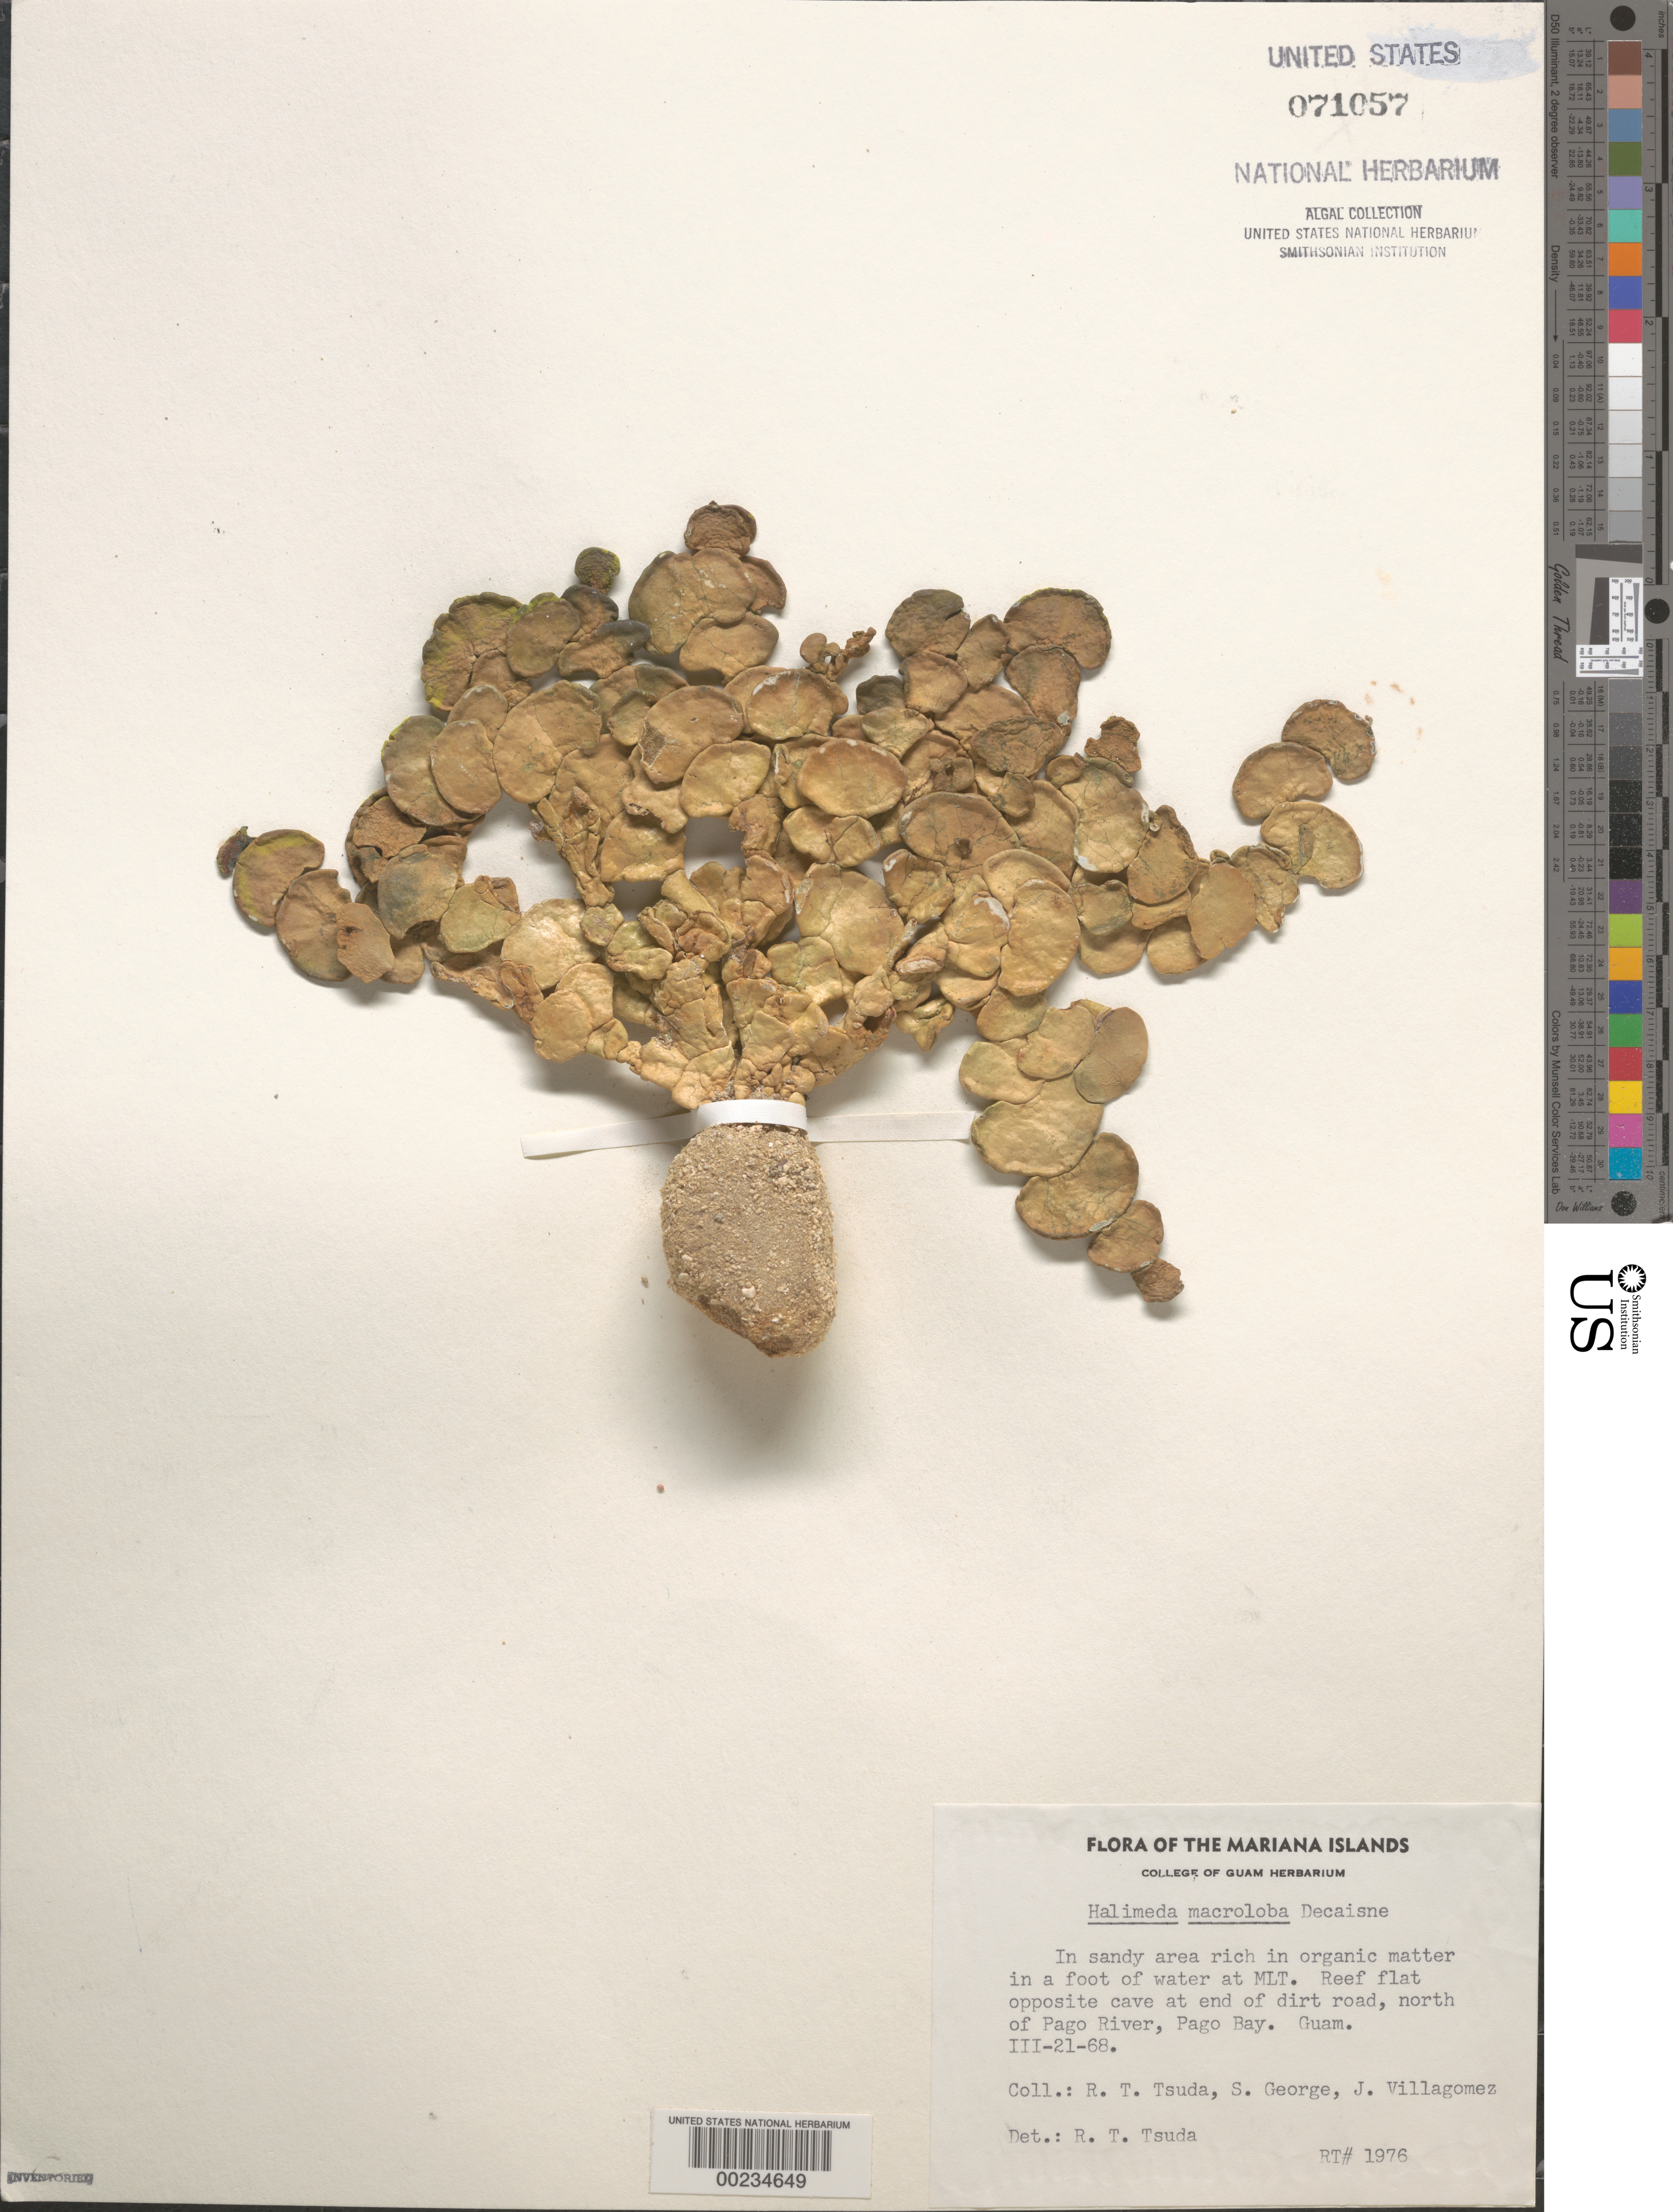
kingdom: Plantae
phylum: Chlorophyta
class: Ulvophyceae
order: Bryopsidales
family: Halimedaceae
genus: Halimeda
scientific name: Halimeda macroloba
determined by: Tsuda, R. T.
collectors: R. Tsuda, S. George & J. Villagomez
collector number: Rt 1976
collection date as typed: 21 Mar 1968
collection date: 1968-03-21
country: Guam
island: Guam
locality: Pago Bay north of Pago River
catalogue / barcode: US 71057